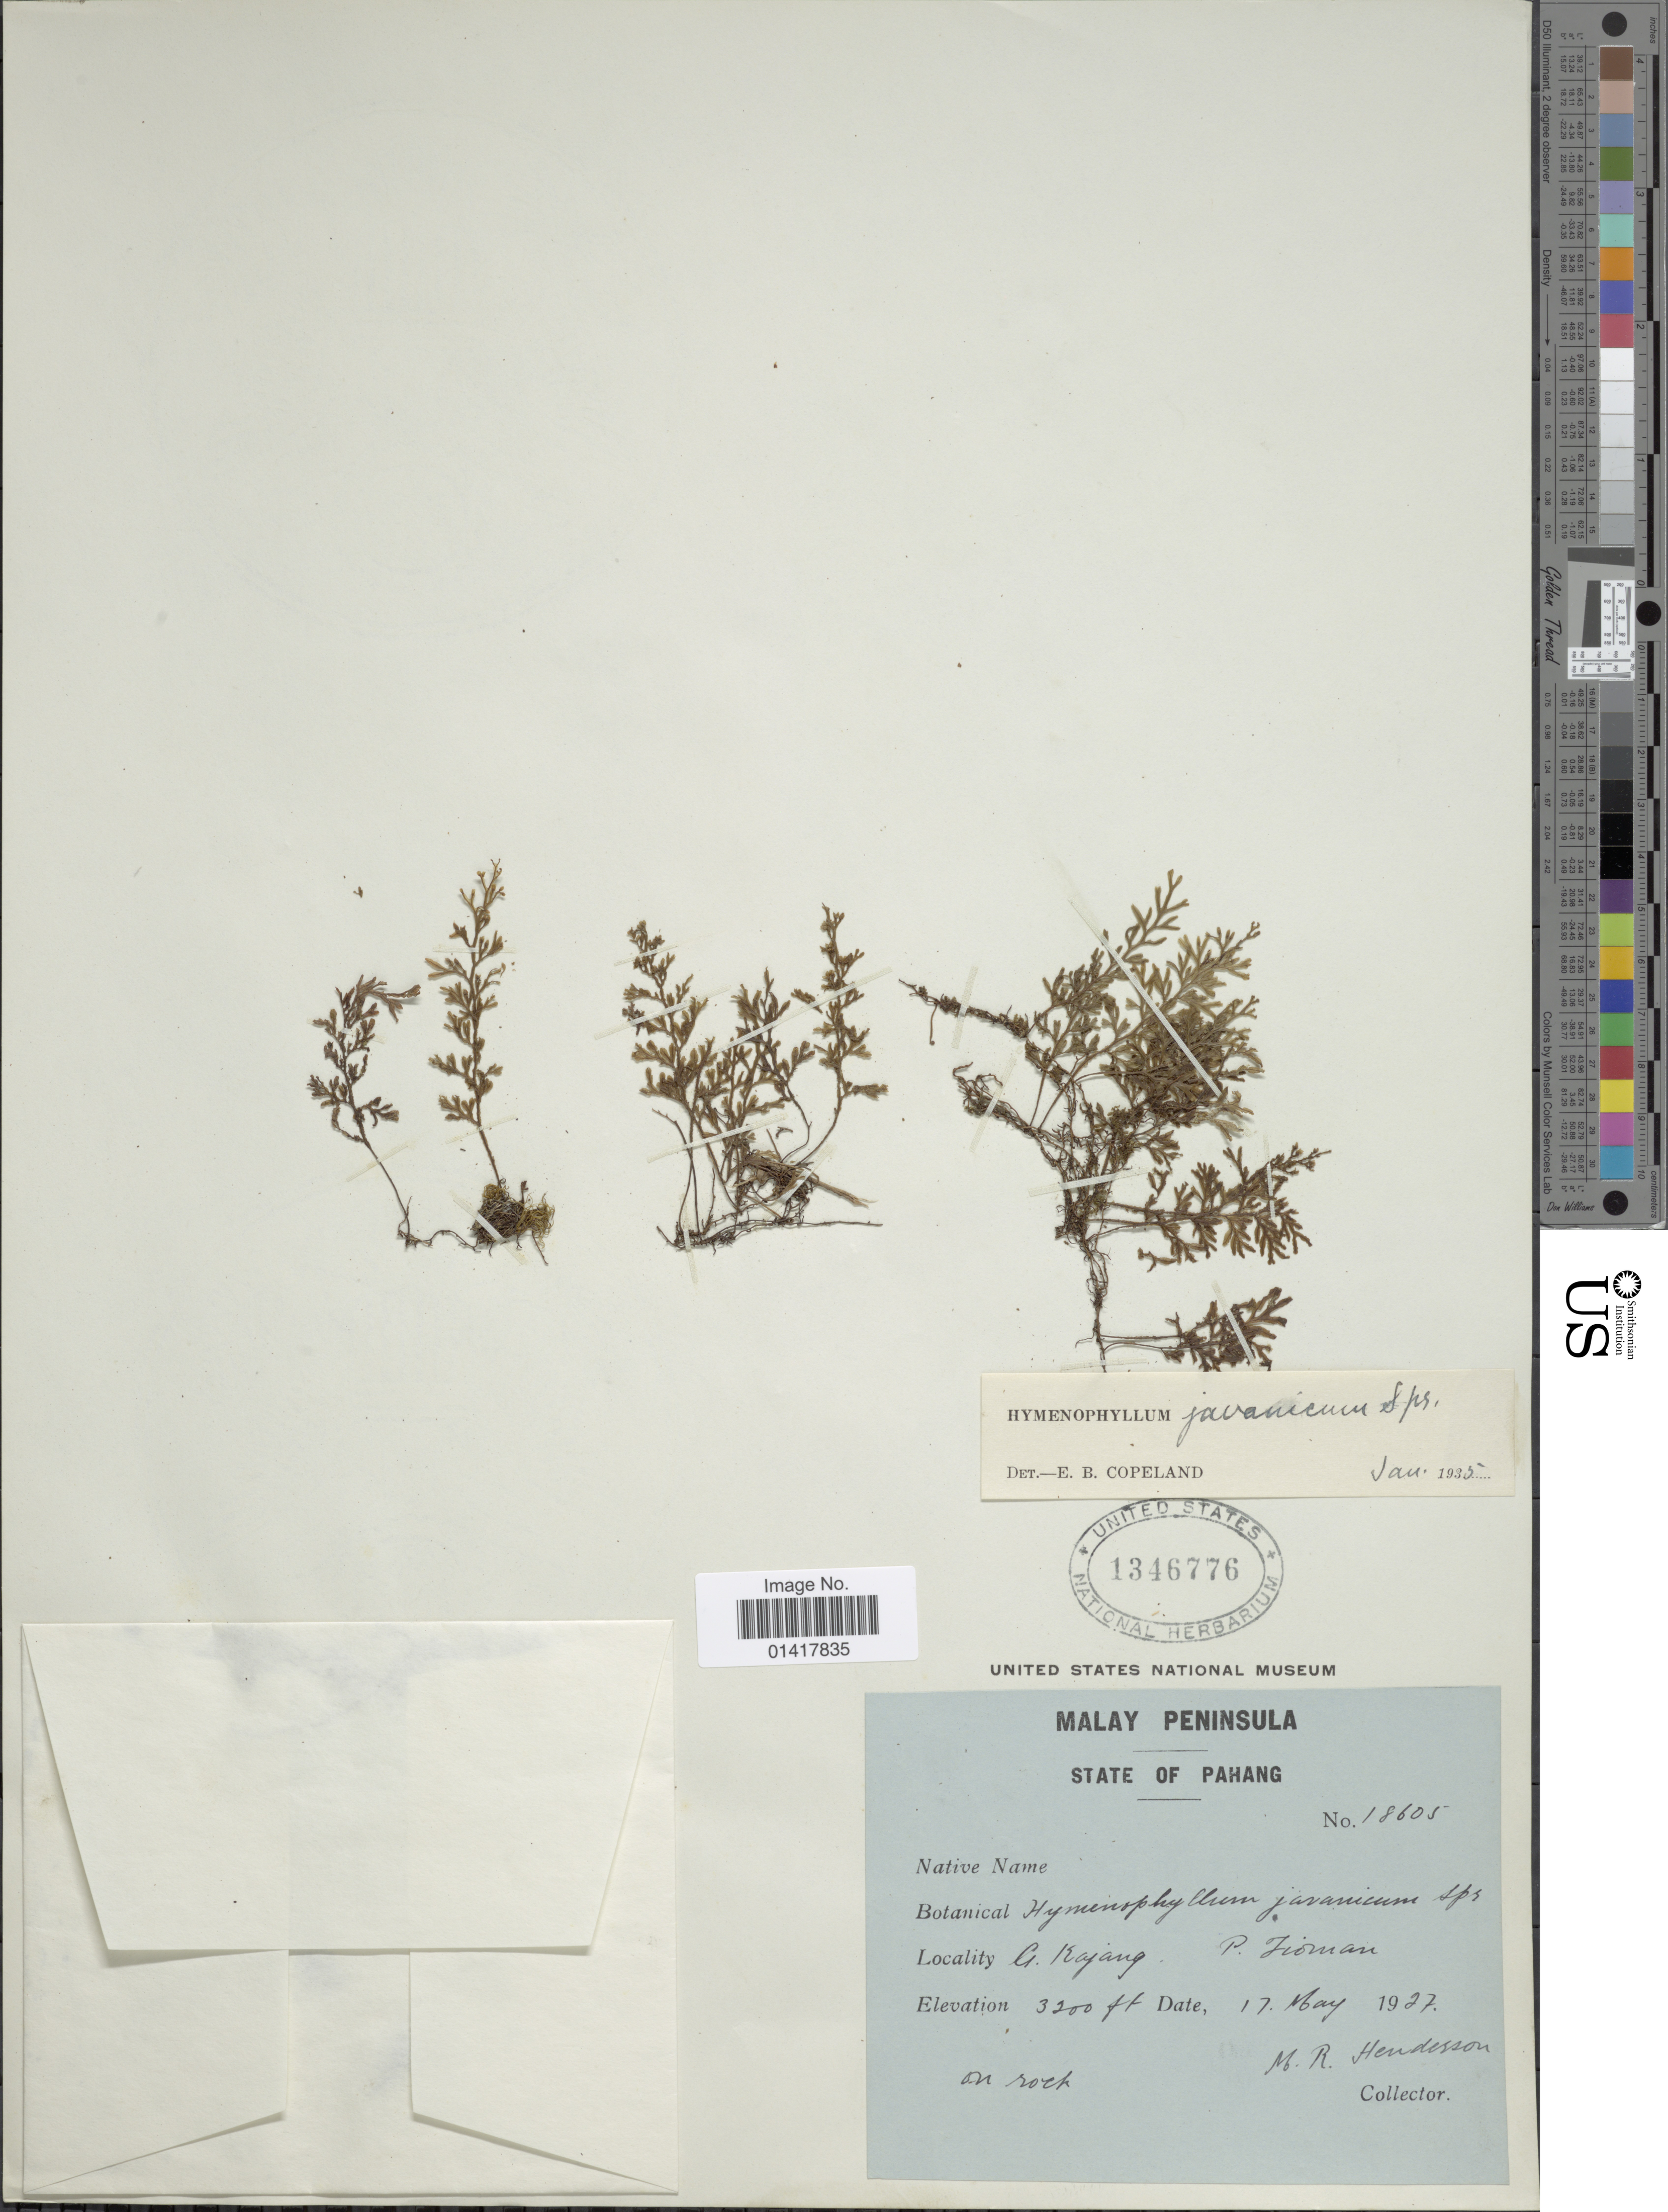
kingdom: Plantae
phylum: Tracheophyta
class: Polypodiopsida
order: Hymenophyllales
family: Hymenophyllaceae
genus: Hymenophyllum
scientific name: Hymenophyllum javanicum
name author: Spreng.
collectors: M. Henderson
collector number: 18605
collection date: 1927-05-17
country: Malaysia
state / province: Pahang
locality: State of Pahang. G. Bajang, P. Fioman, Malay Peninsula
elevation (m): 975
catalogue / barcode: US 1346776